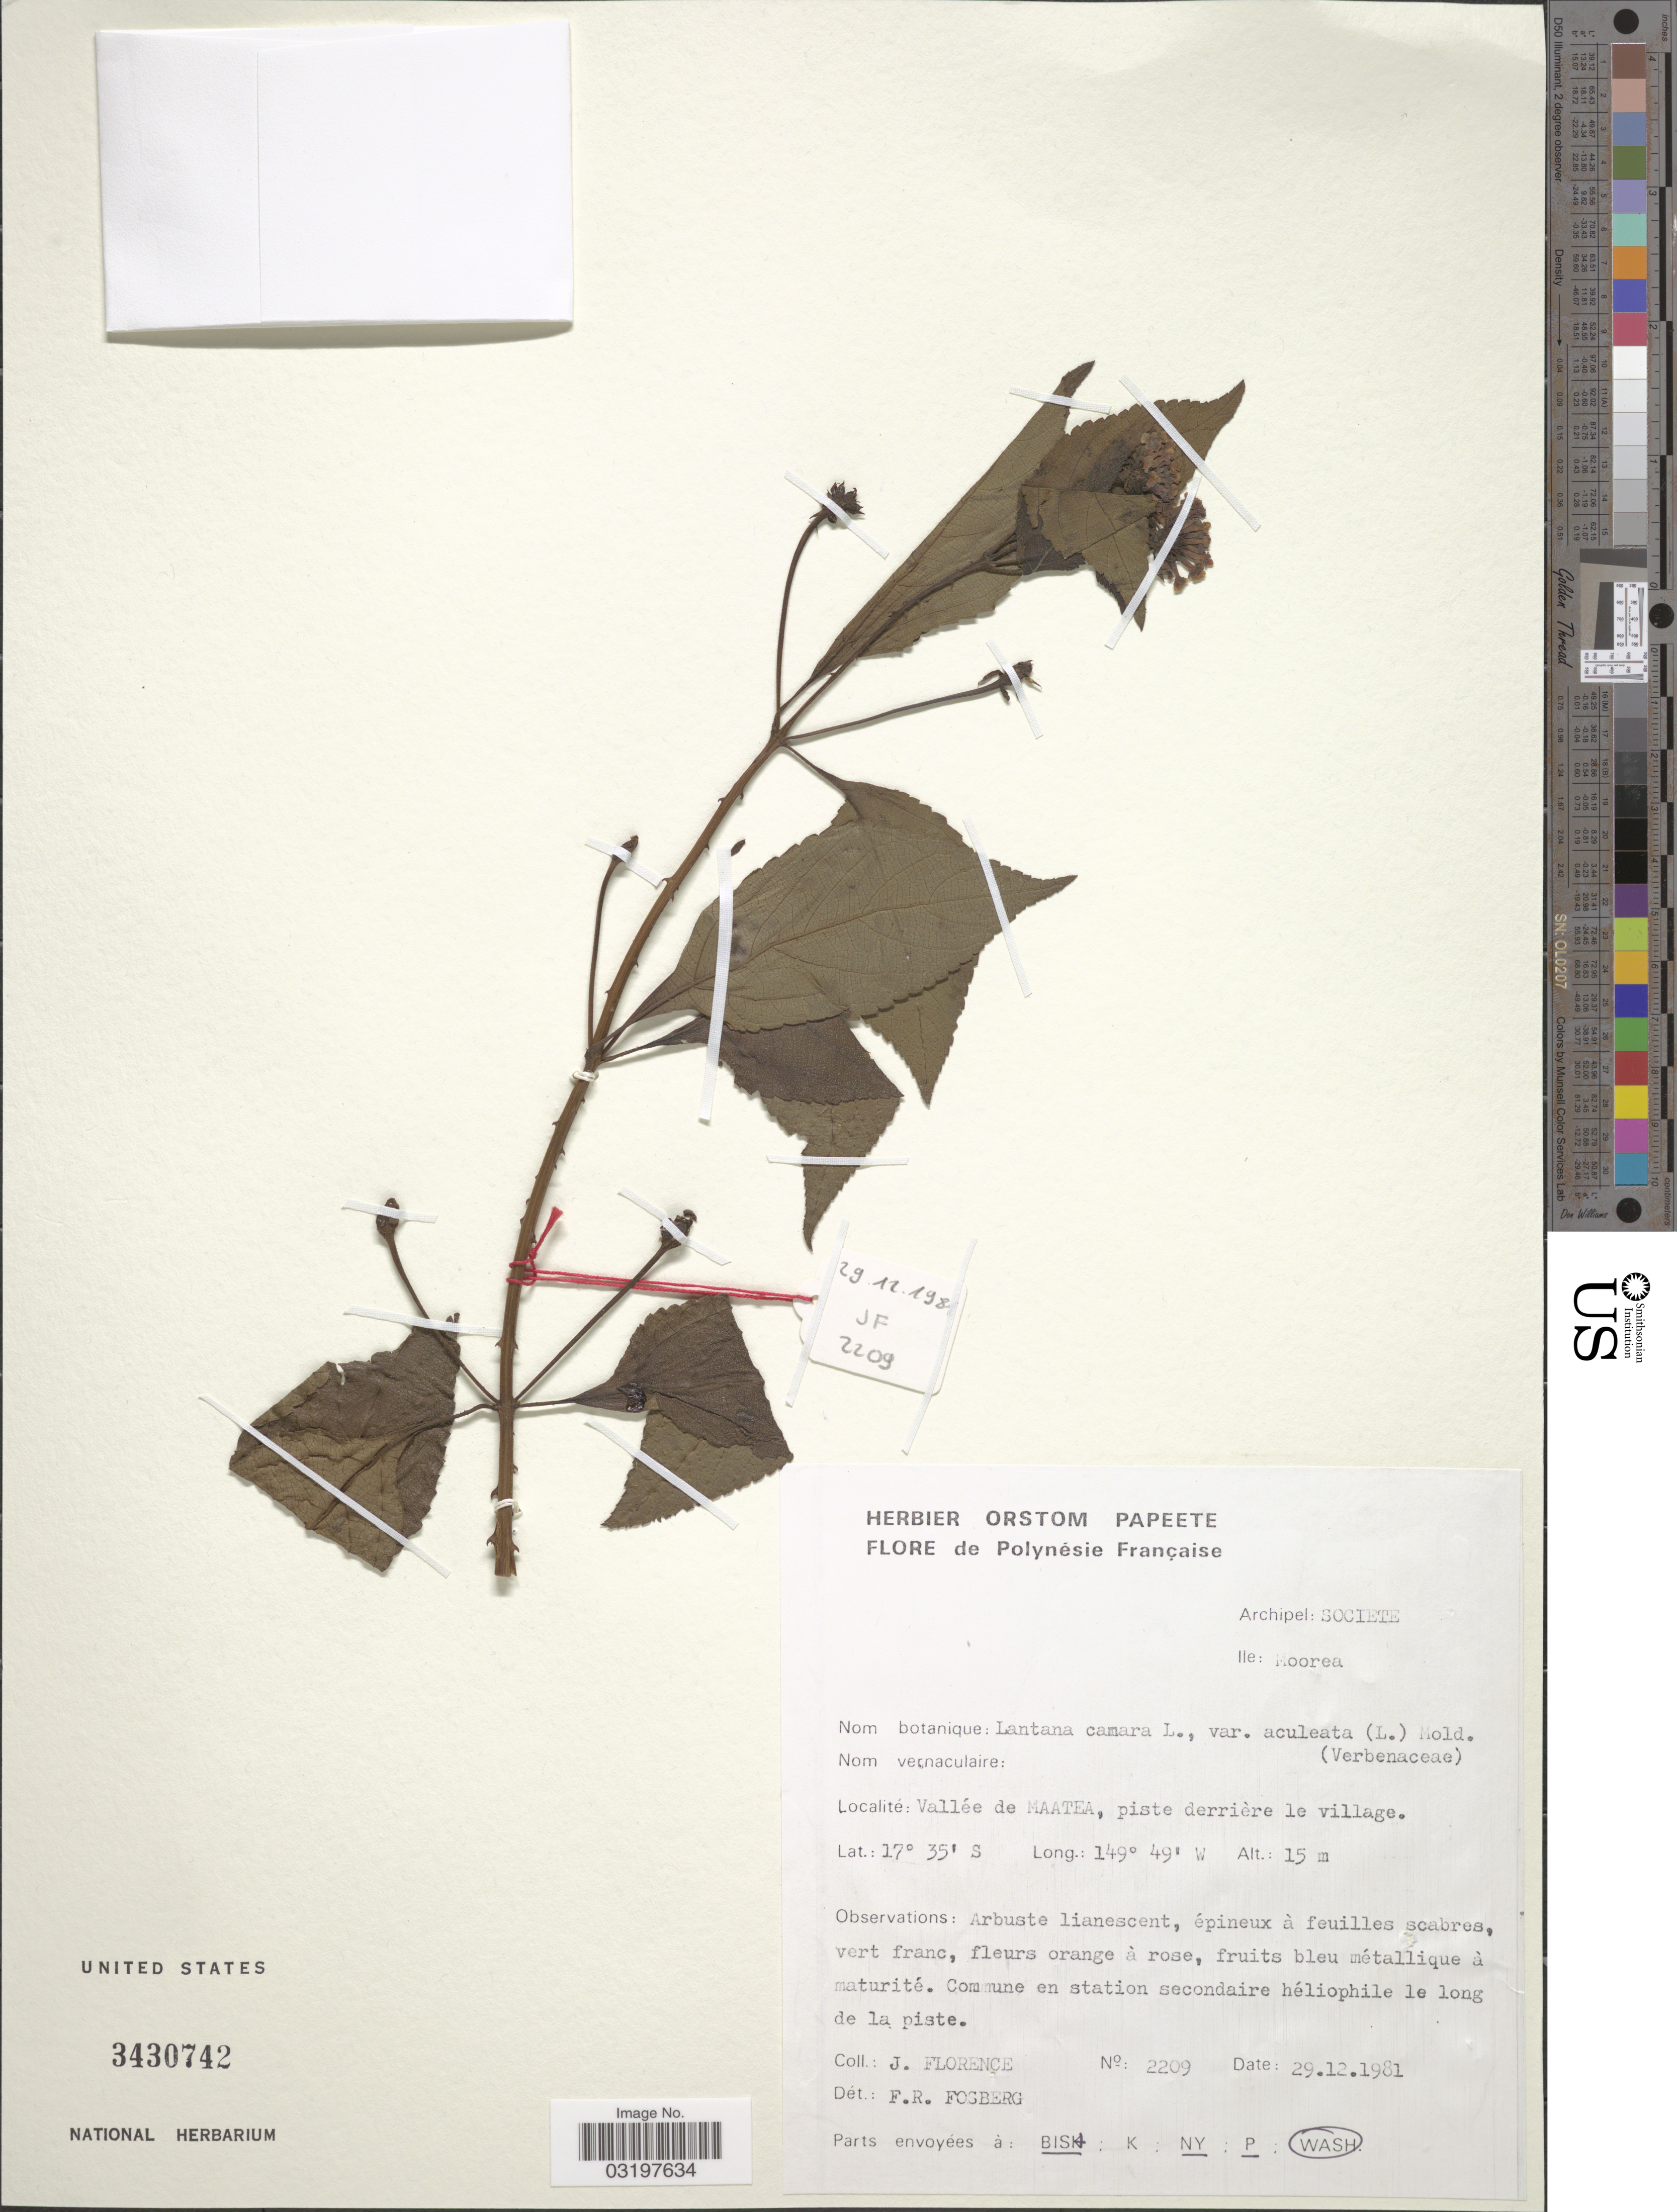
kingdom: Plantae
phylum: Tracheophyta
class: Magnoliopsida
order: Lamiales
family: Verbenaceae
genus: Lantana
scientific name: Lantana camara var. aculeata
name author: (L.) Moldenke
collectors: J. Florence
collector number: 2209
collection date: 1981-12-29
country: French Polynesia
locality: Polynésie Française. Archipel: Societe. Ile: Moorea. Vallée de Maatea, piste derrière le village.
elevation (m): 15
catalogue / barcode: US 3430742